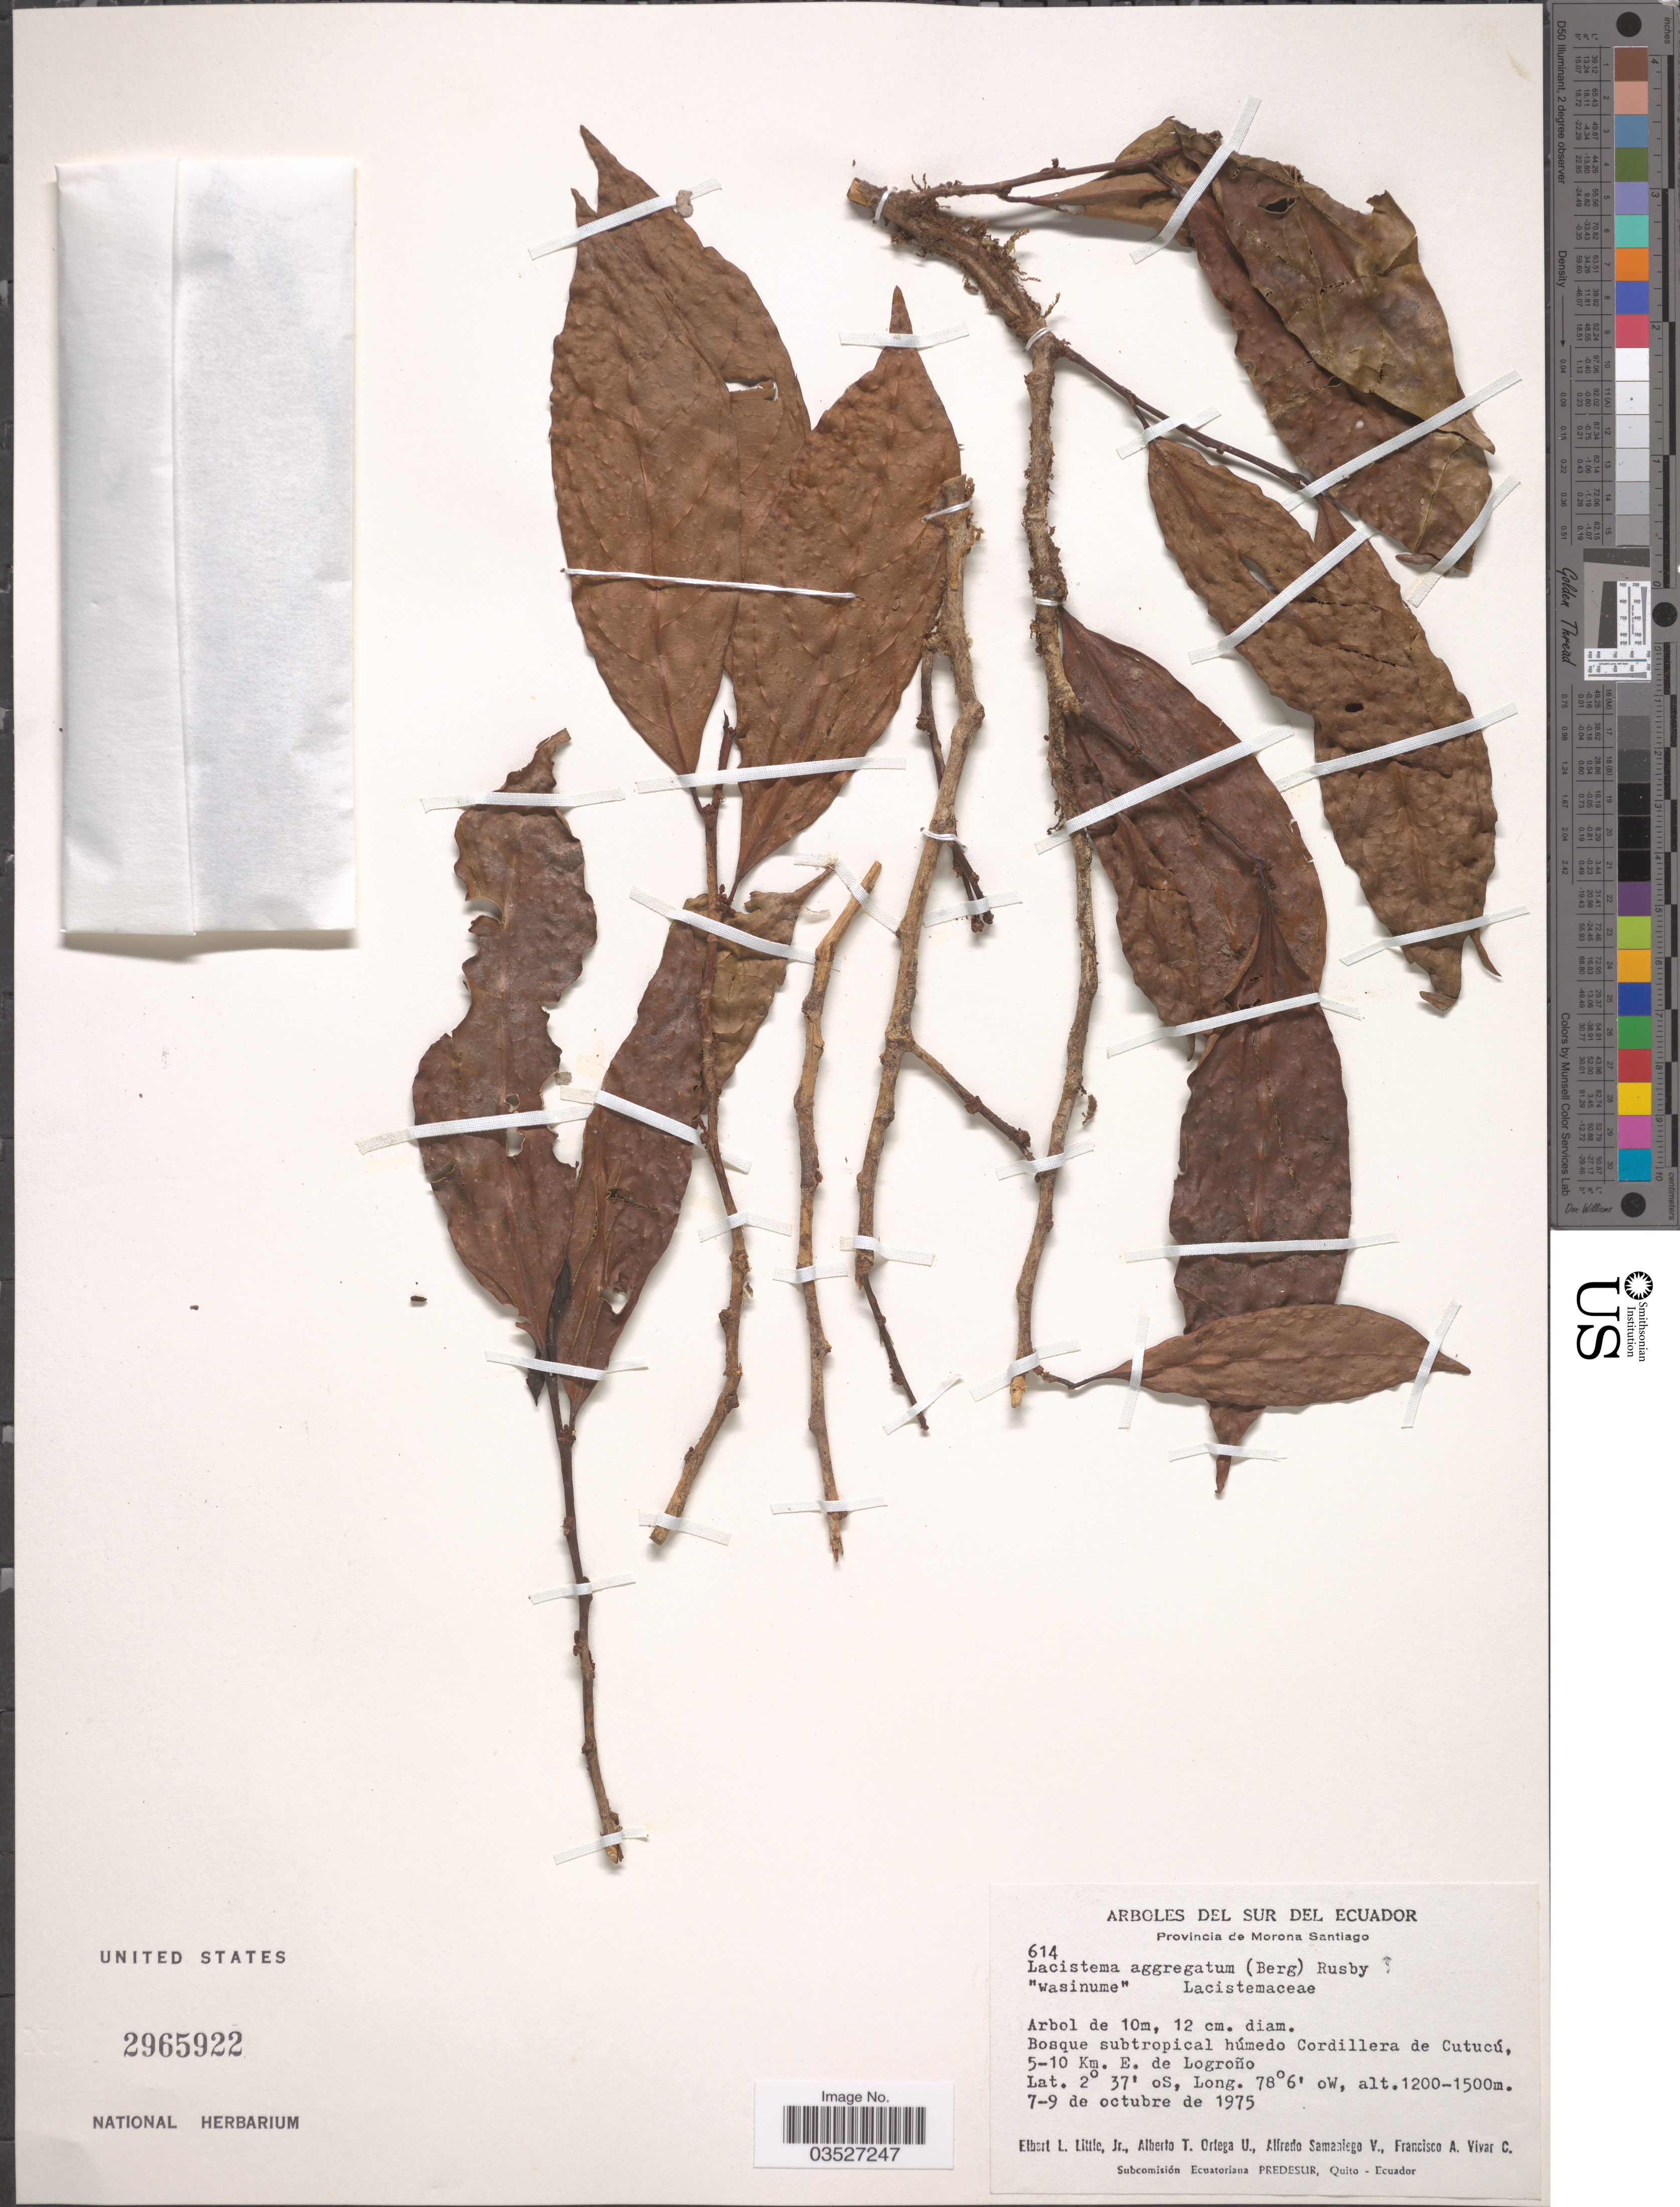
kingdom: Plantae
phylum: Tracheophyta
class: Magnoliopsida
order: Malpighiales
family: Lacistemataceae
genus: Lacistema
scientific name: Lacistema aggregatum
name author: (P.J. Bergius) Rusby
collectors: E. L. Little, A. T. Ortega U., A. V. Samaniego & F. A. Vivar C.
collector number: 614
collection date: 1975-10-07/1975-10-09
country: Ecuador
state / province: Morona-Santiago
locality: Sur del Ecuador. Bosque subtropical húmedo Cordillera de Cutucú, 5-10 Km. E. de Logroño.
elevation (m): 1200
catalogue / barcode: US 2965922